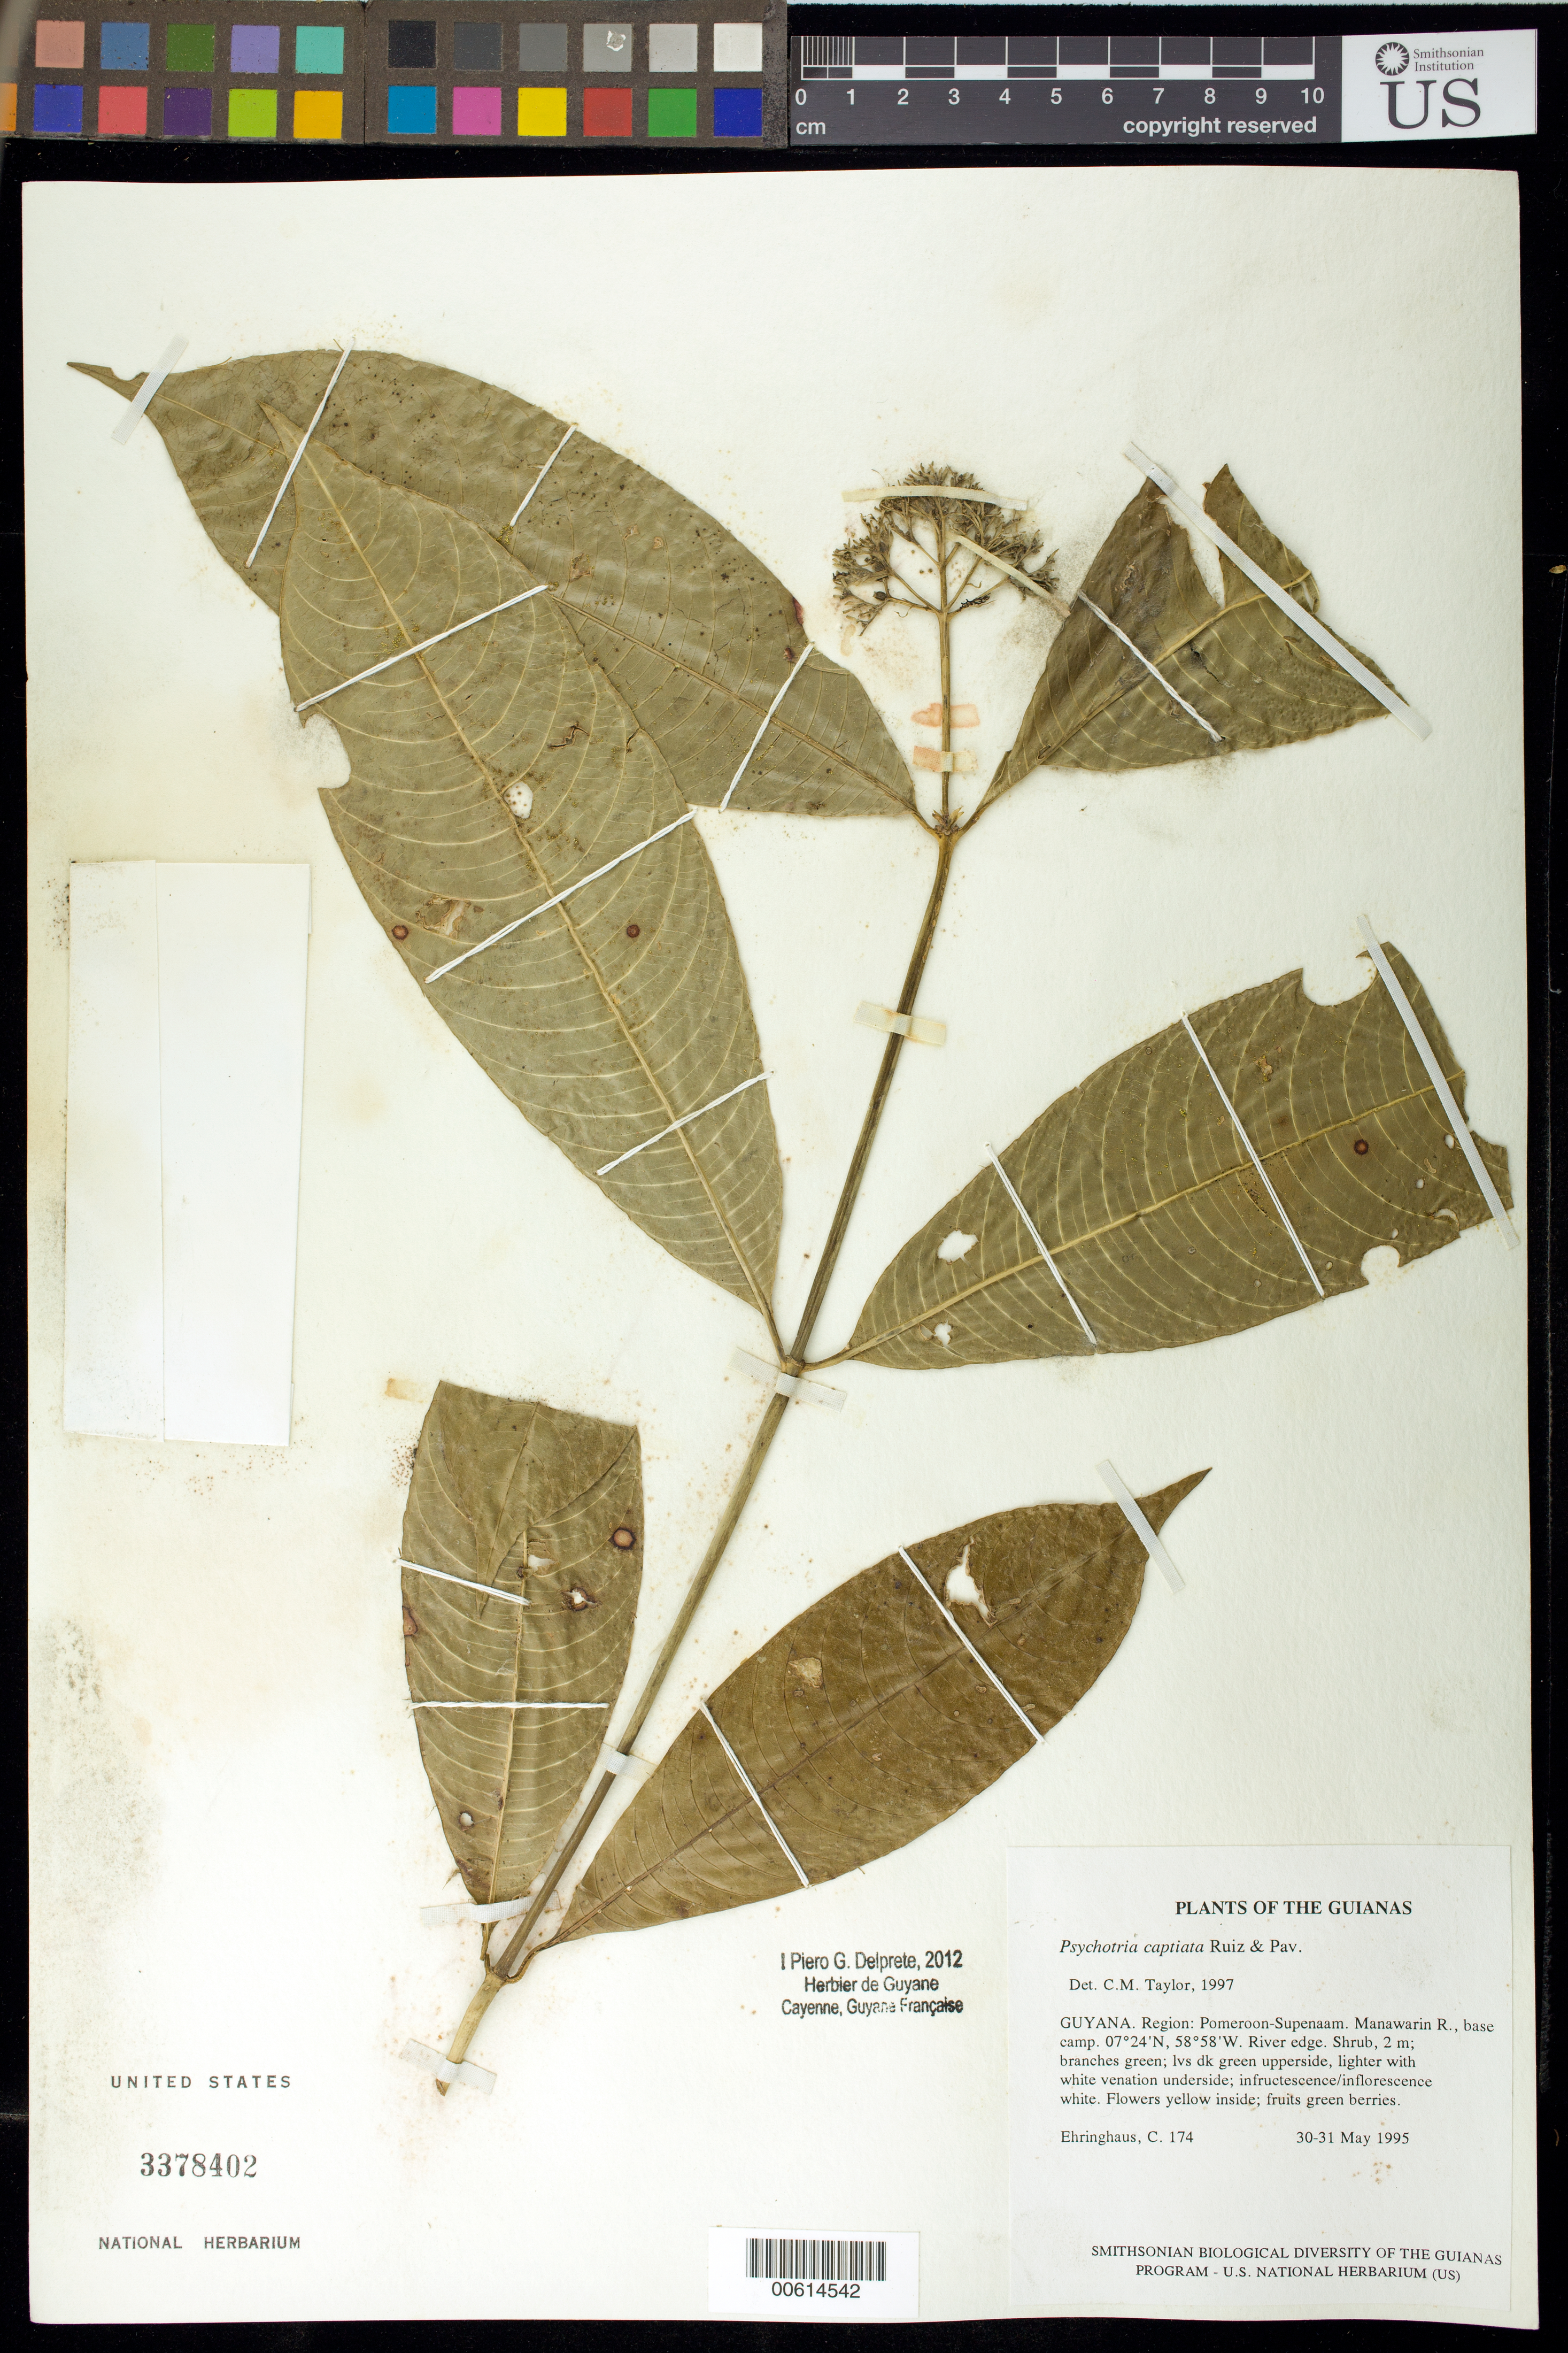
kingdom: Plantae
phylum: Tracheophyta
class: Magnoliopsida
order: Gentianales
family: Rubiaceae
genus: Palicourea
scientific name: Palicourea violacea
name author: (Aubl.) A. Rich.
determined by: Kirkbride, J. H., Jr.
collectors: C. Ehringhaus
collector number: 174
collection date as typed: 30-31 May 1995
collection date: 1995-05-30/1995-05-31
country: Guyana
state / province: Pomeroon-Supenaam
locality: Manawarin R., base camp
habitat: River edge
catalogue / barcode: US 3378402